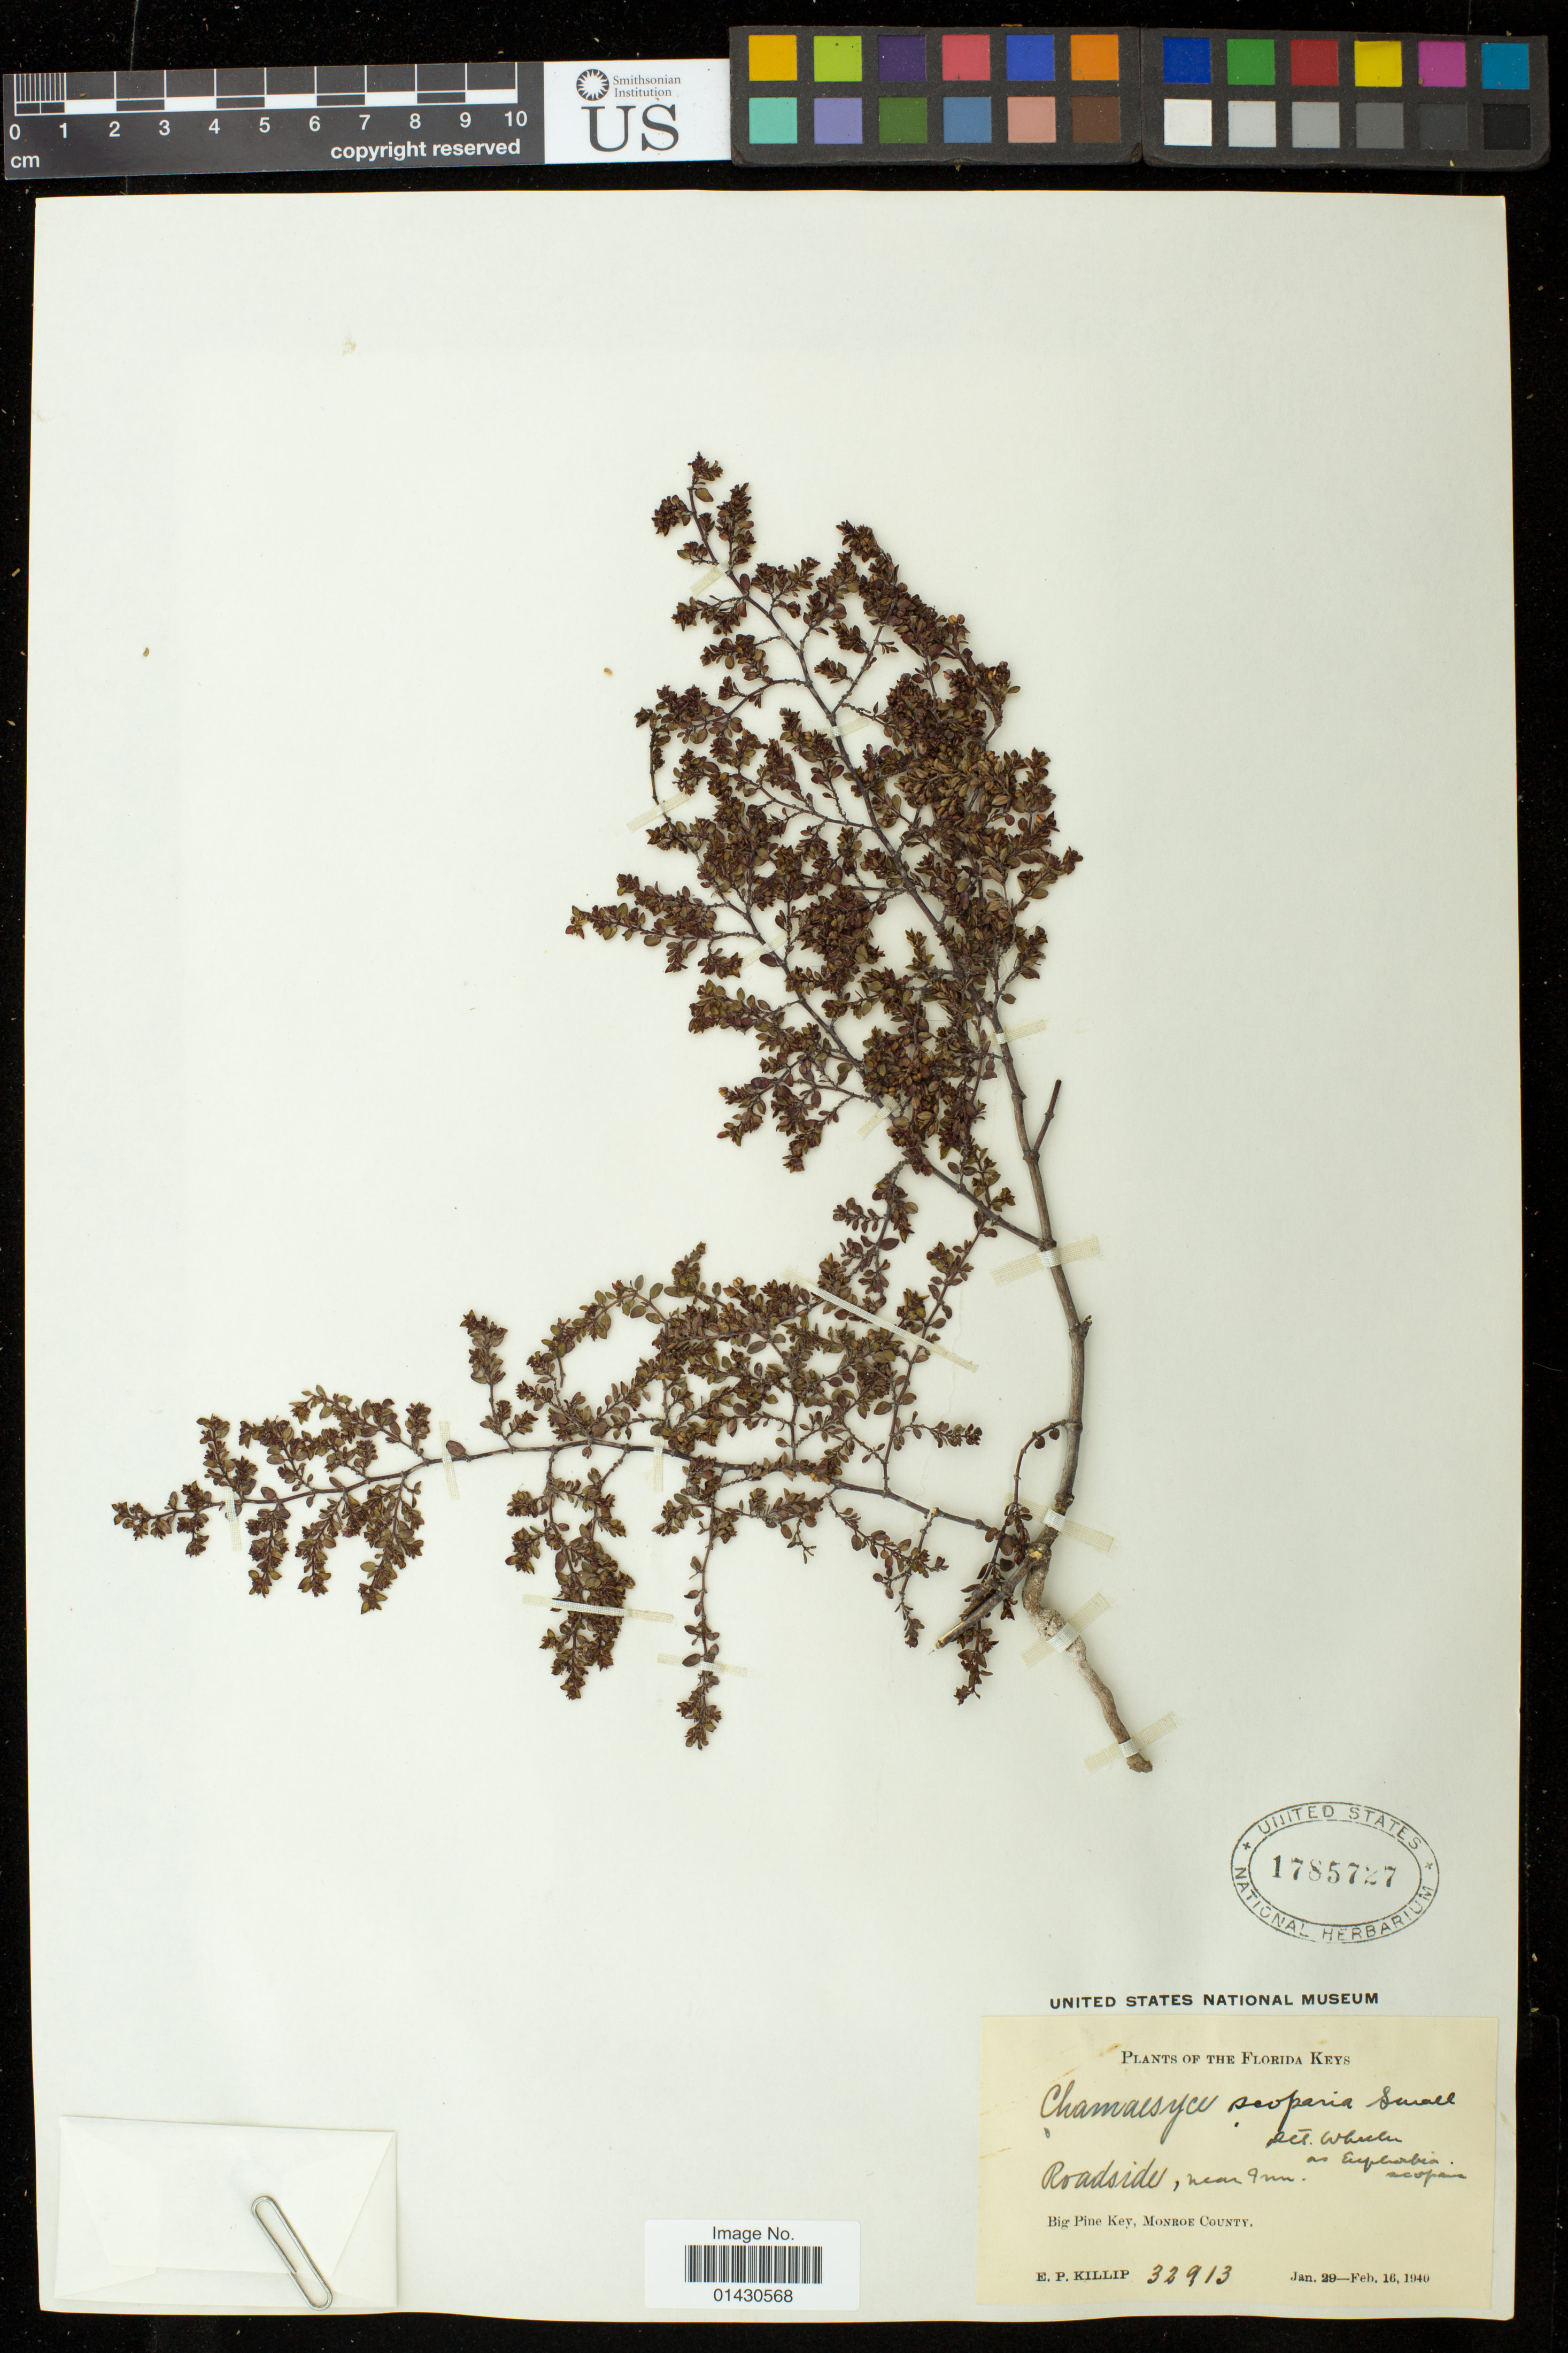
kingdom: Plantae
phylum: Tracheophyta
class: Magnoliopsida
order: Malpighiales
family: Euphorbiaceae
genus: Euphorbia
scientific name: Euphorbia porteriana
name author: (Small) Oudejans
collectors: E. P. Killip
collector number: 32913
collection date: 1940-01-29/1940-02-16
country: United States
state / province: Florida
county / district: Monroe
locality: Florida Keys; Big Pine Key, near Inn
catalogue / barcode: US 1785727